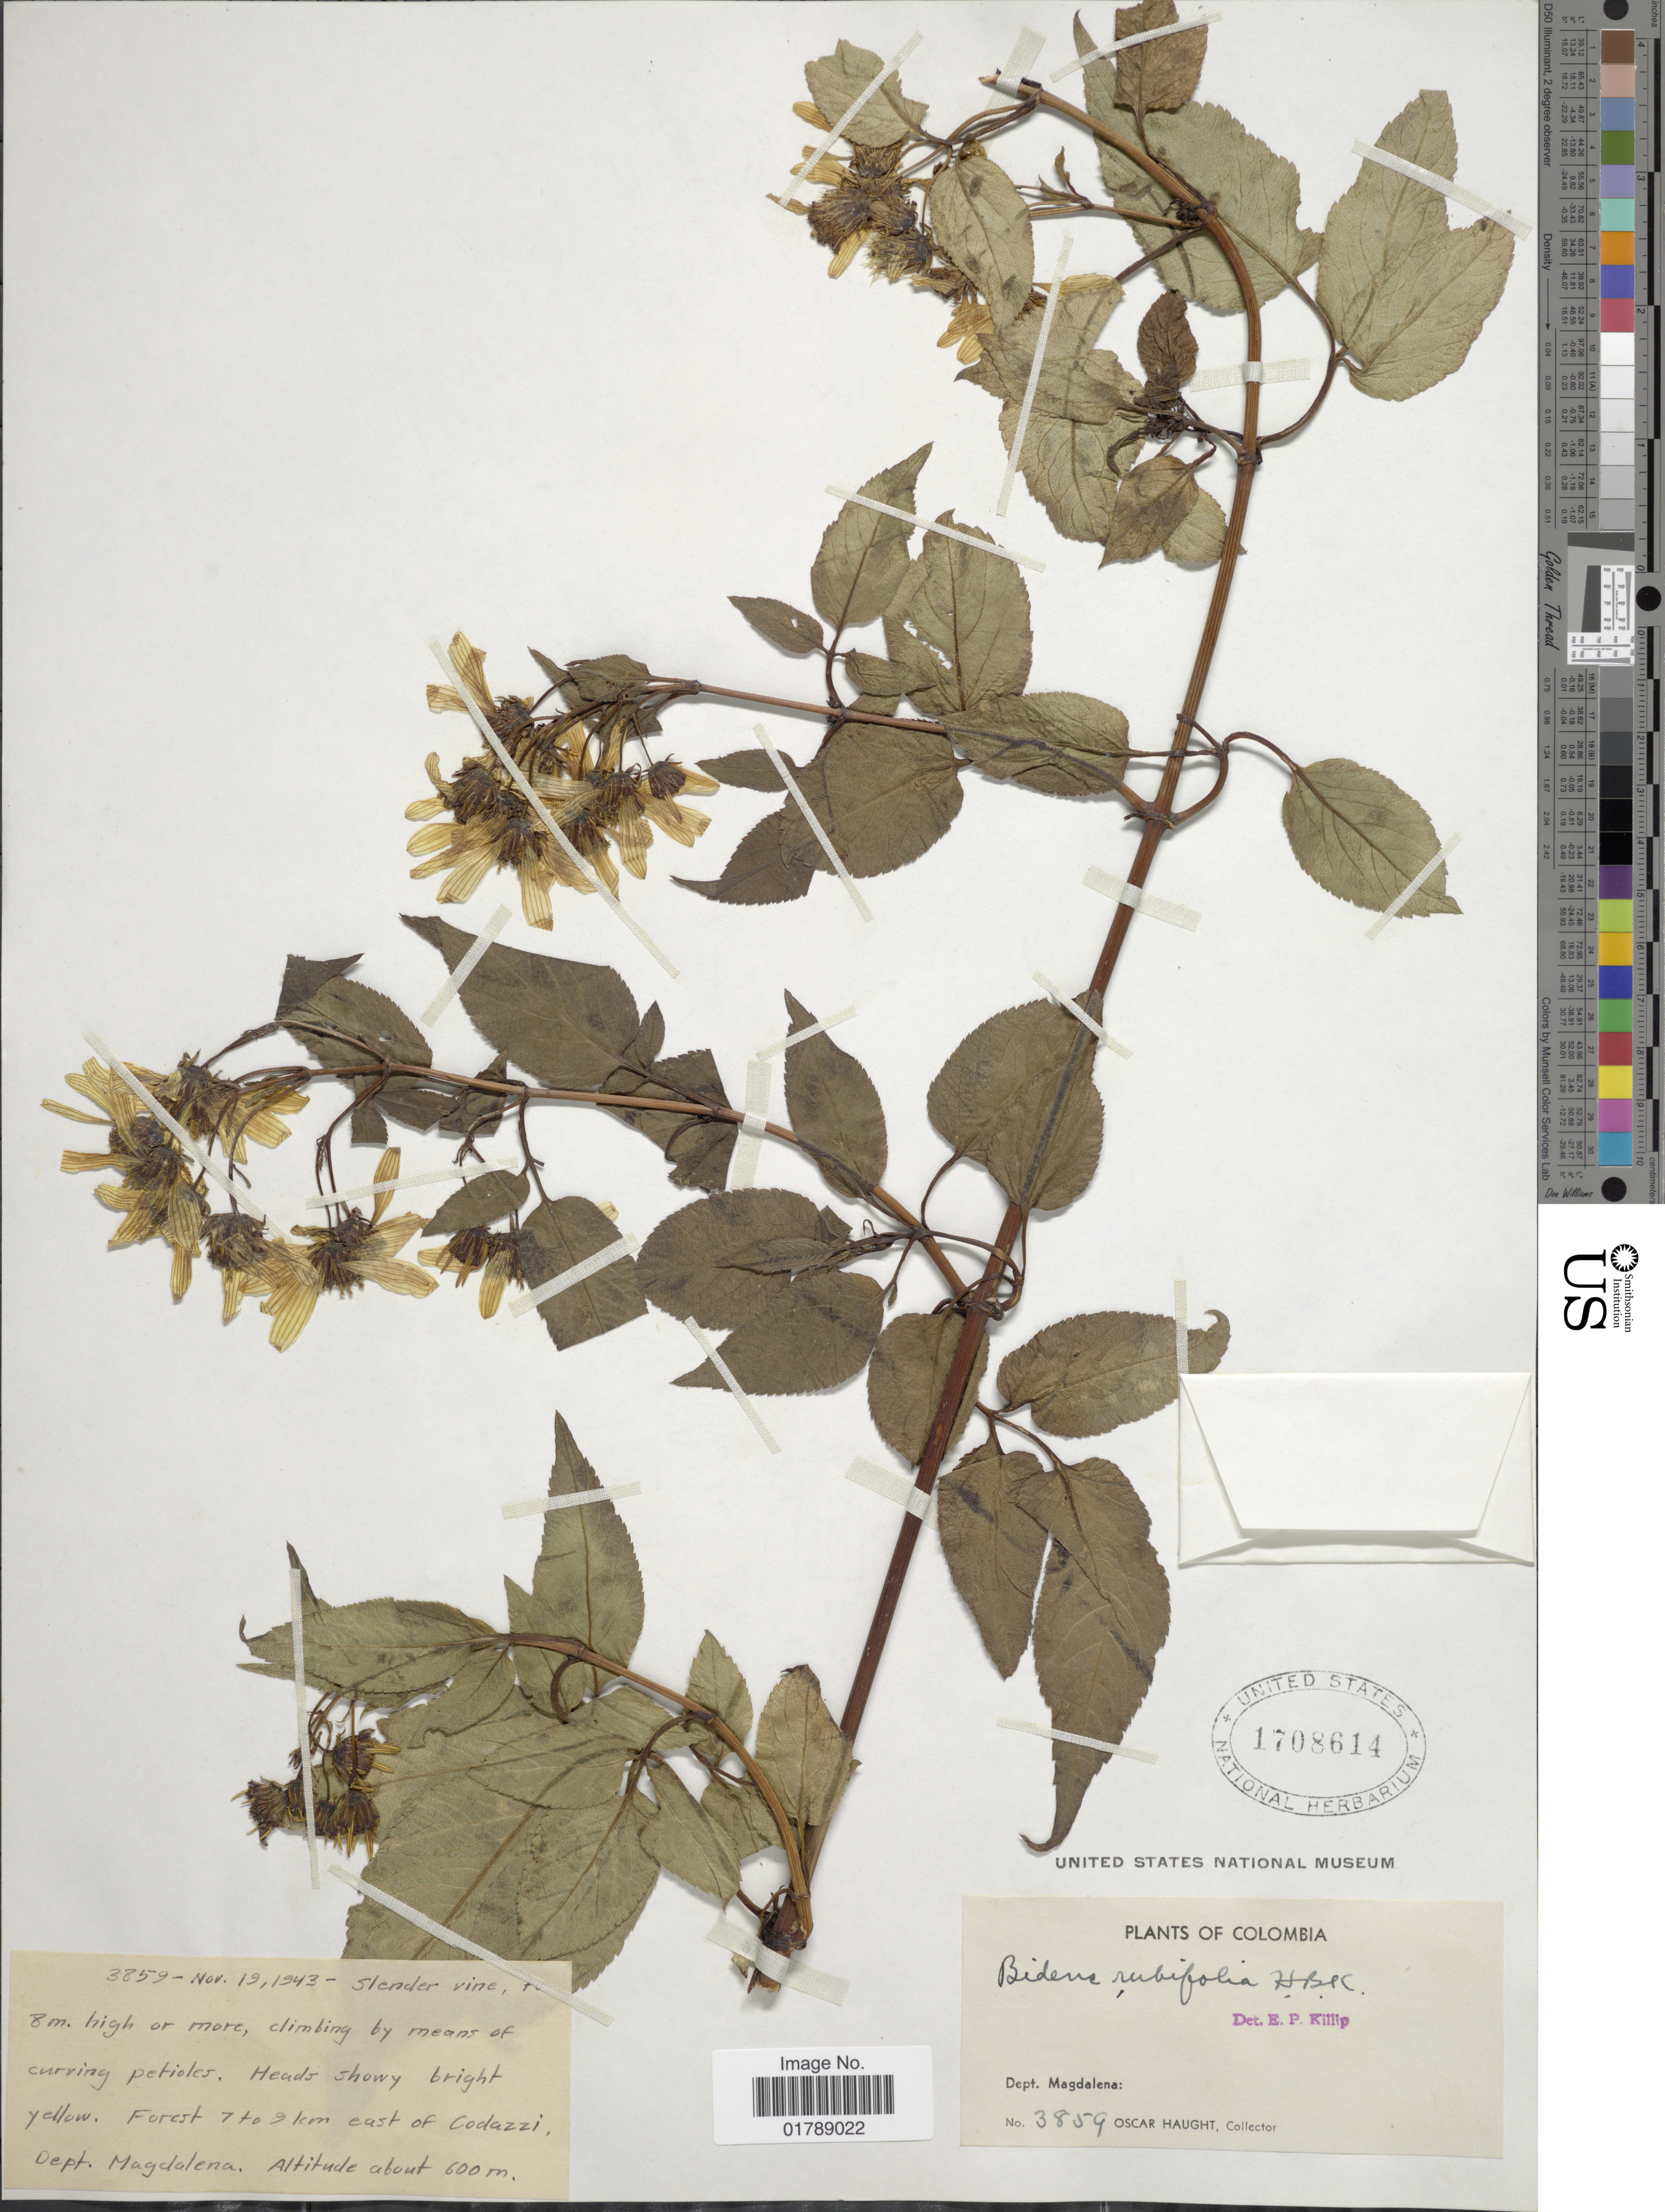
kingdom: Plantae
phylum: Tracheophyta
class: Magnoliopsida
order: Asterales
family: Asteraceae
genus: Bidens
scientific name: Bidens segetum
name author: Mart. ex Colla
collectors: O. Haught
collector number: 3859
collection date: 1943-11-19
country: Colombia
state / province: Magdalena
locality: Forest 7 to 9 km east of Codazzi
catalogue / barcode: US 1708614